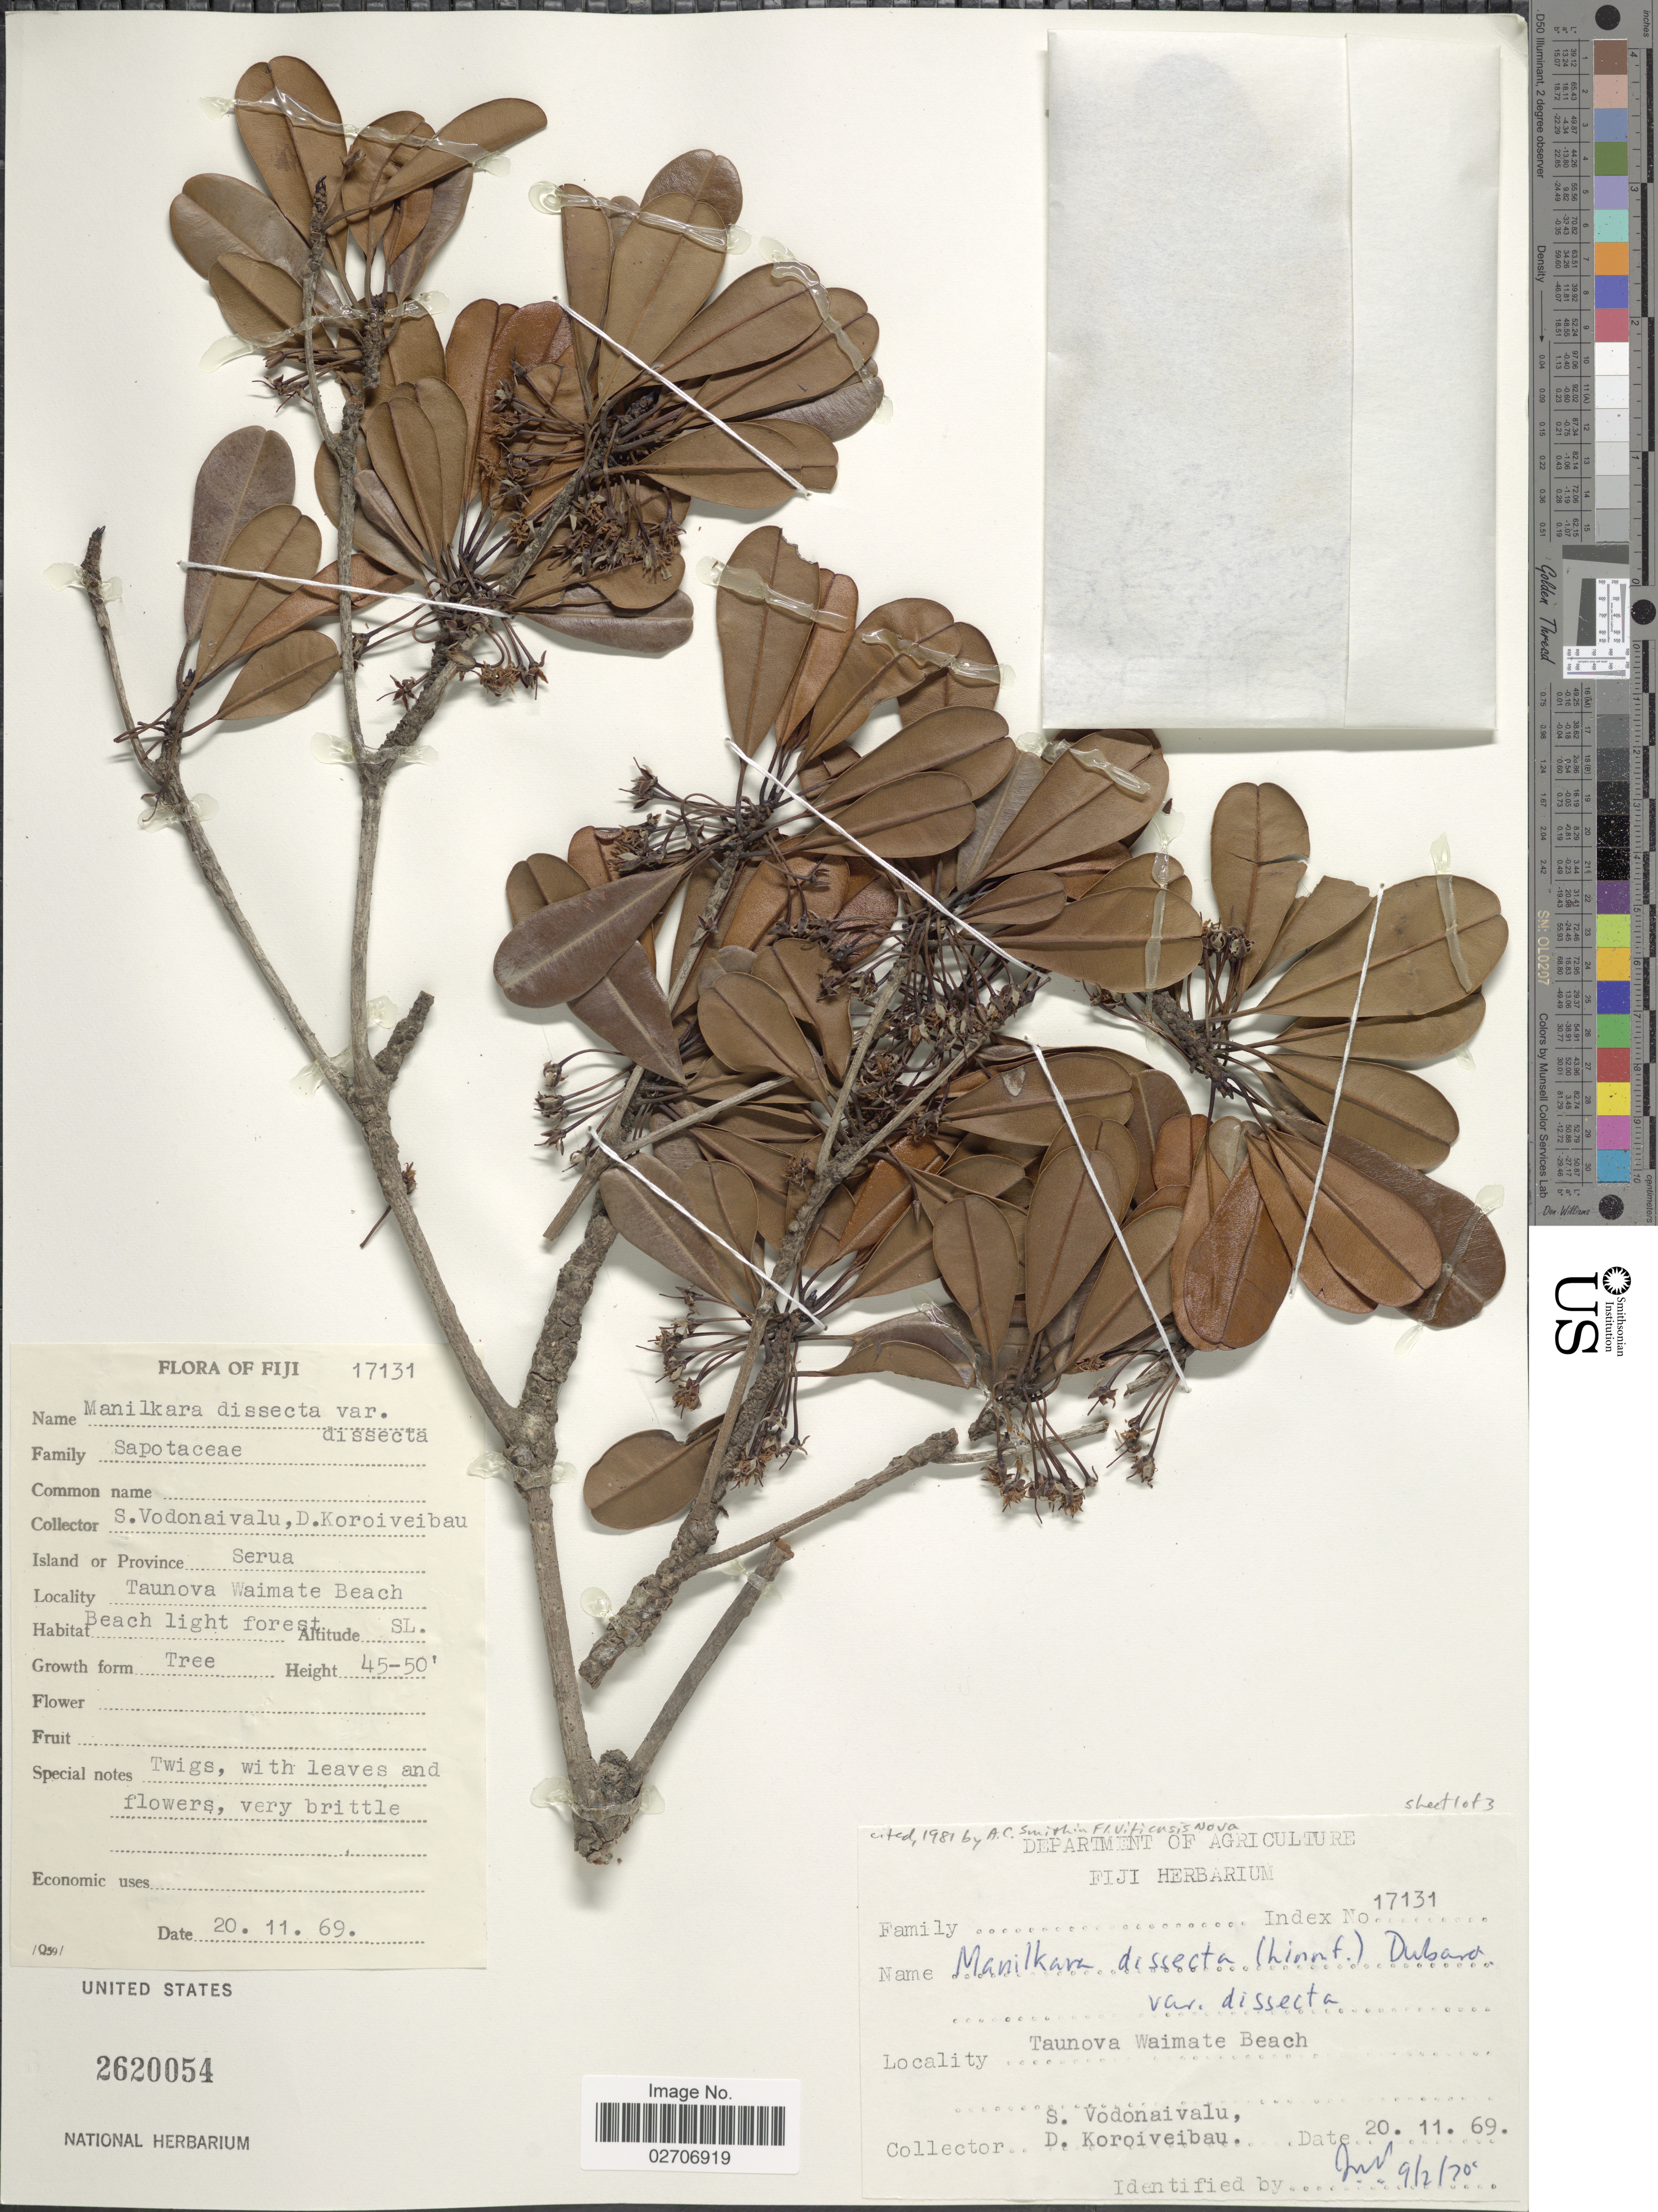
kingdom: Plantae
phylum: Tracheophyta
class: Magnoliopsida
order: Ericales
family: Sapotaceae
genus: Manilkara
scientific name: Manilkara dissecta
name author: (L. f.) Dubard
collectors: S. Vodonaivalu & D. Koroiveibau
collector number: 17131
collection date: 1969-11-20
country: Fiji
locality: Island or Province Serua, Taunova Waimate Beach, Beach light forest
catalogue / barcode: US 2620054